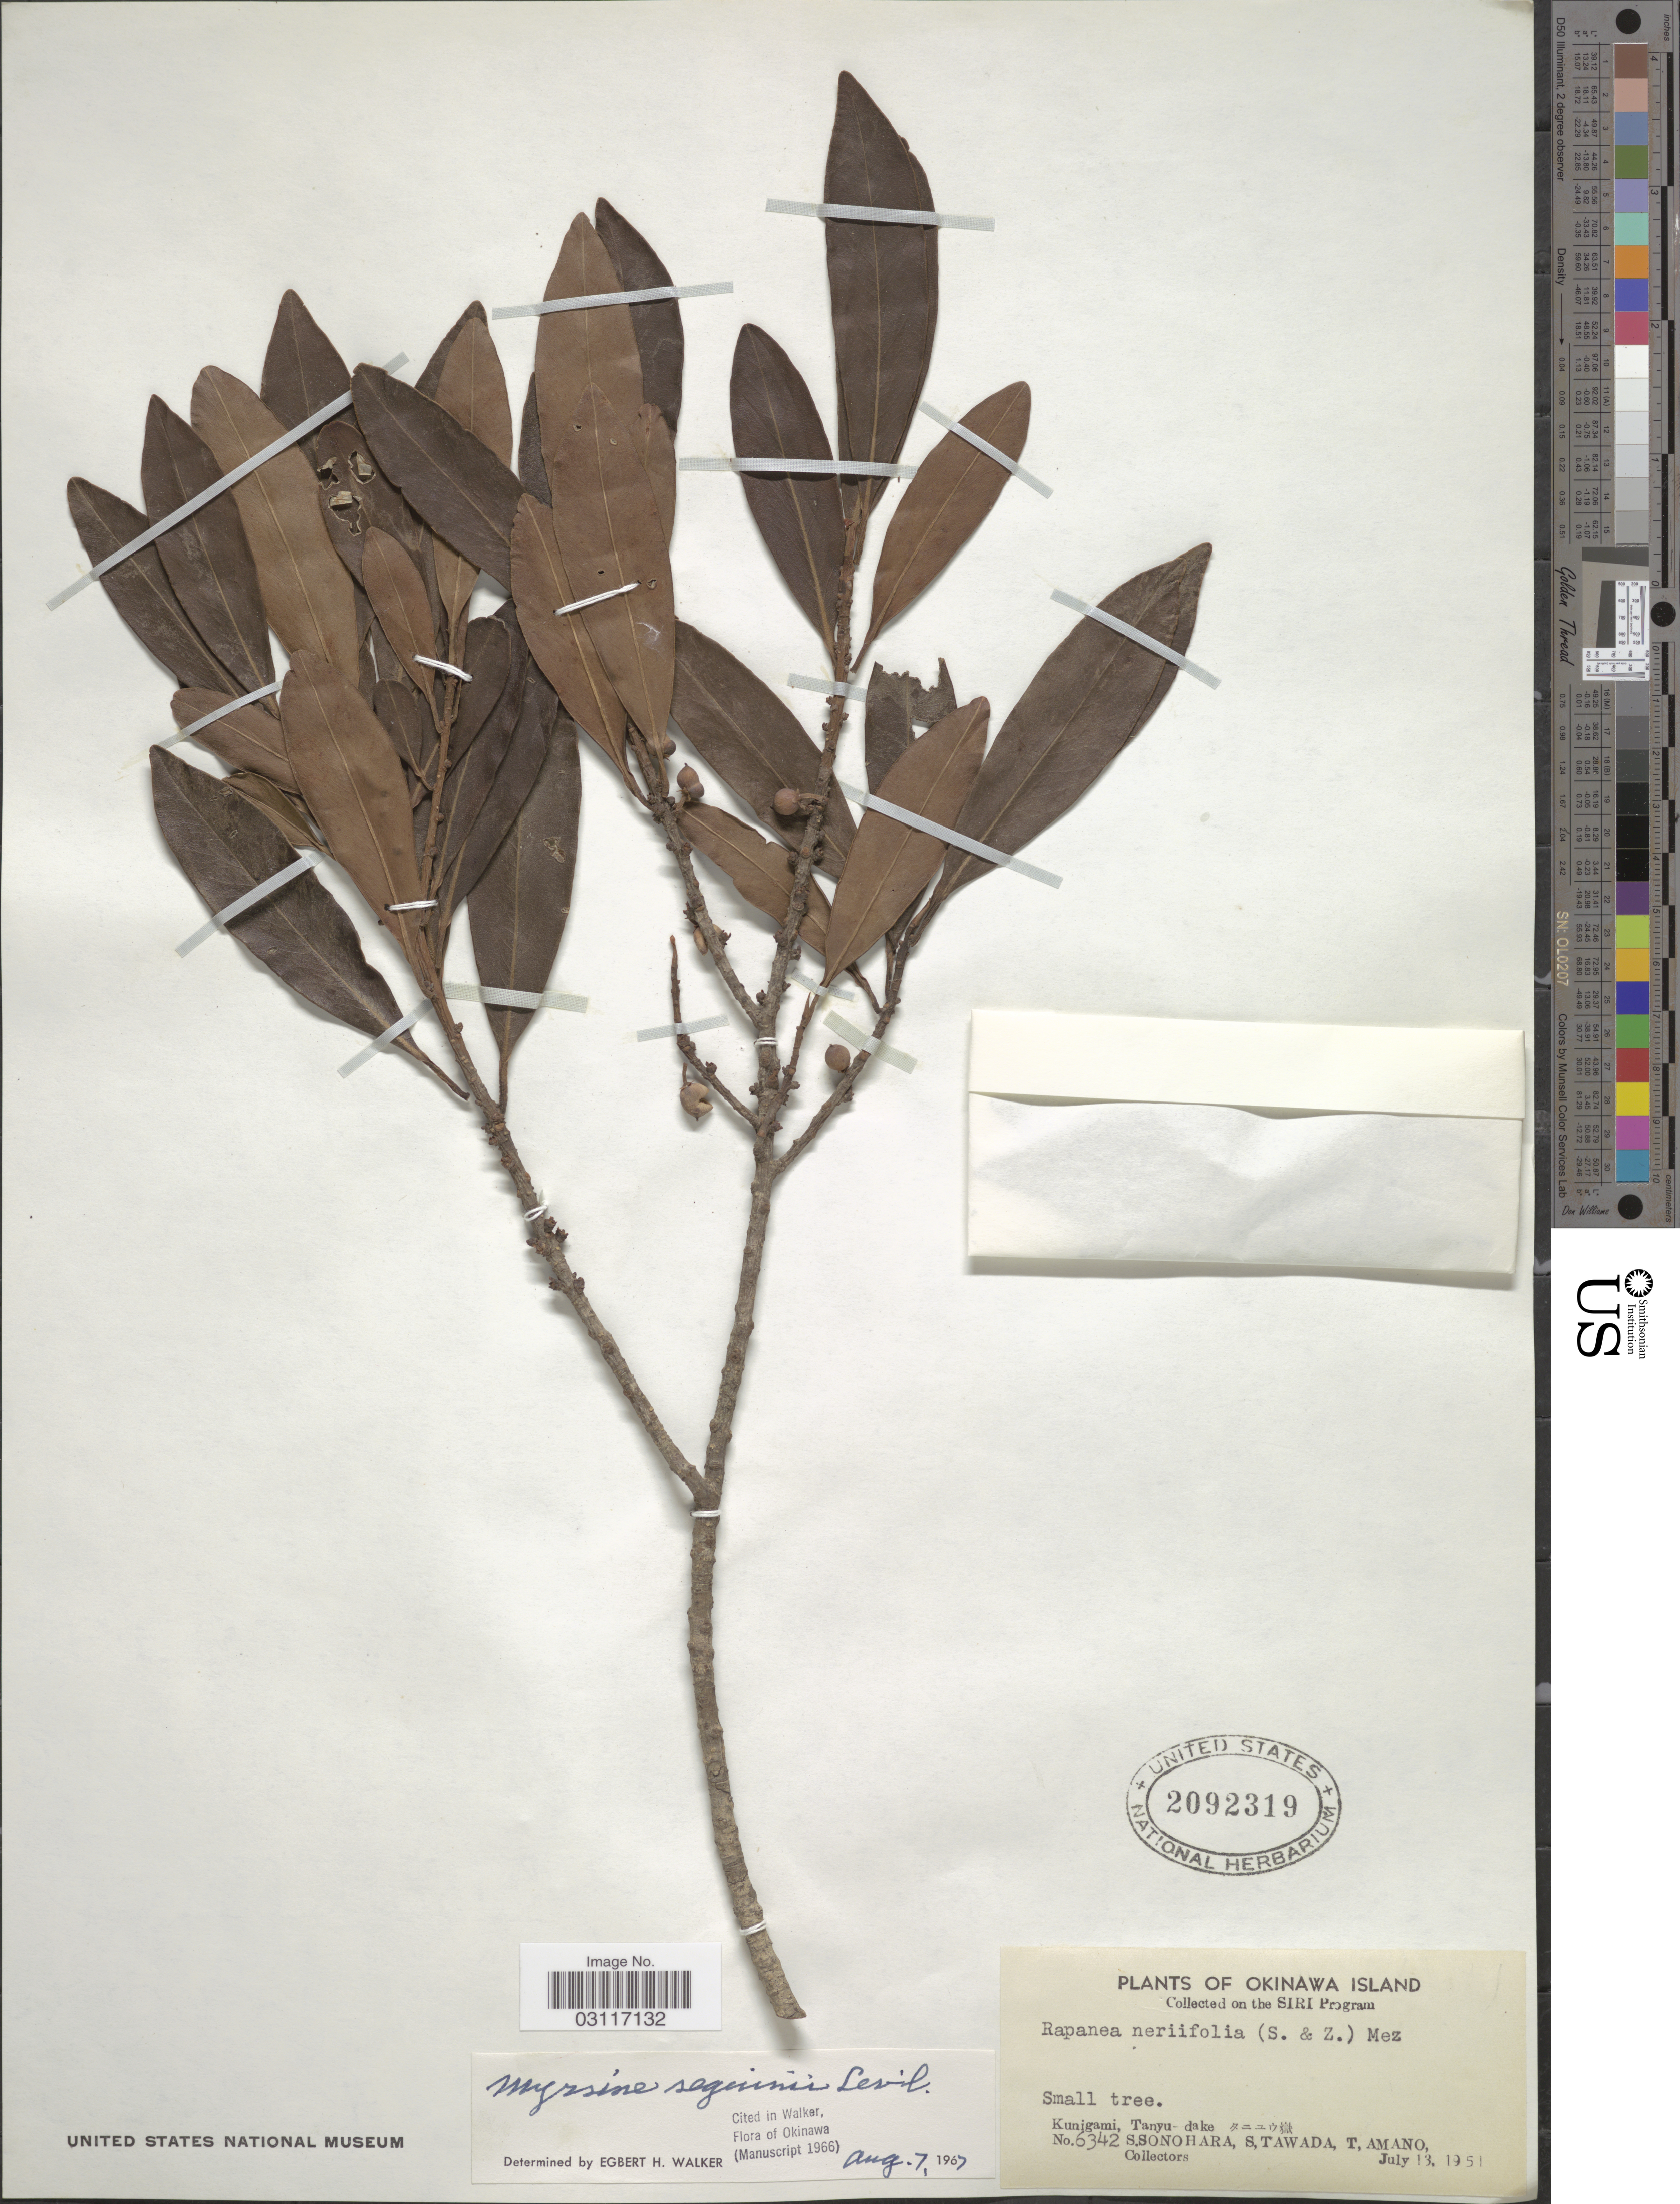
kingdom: Plantae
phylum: Tracheophyta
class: Magnoliopsida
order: Ericales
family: Primulaceae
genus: Myrsine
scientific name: Myrsine seguinii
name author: H. Lév.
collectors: S. Sonohara, S. Tawada & T. Amano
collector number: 6342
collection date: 1951-07-13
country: Japan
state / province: Okinawa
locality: Okinawa Island. Kunigami, Tanyu-dake.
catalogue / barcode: US 2092319